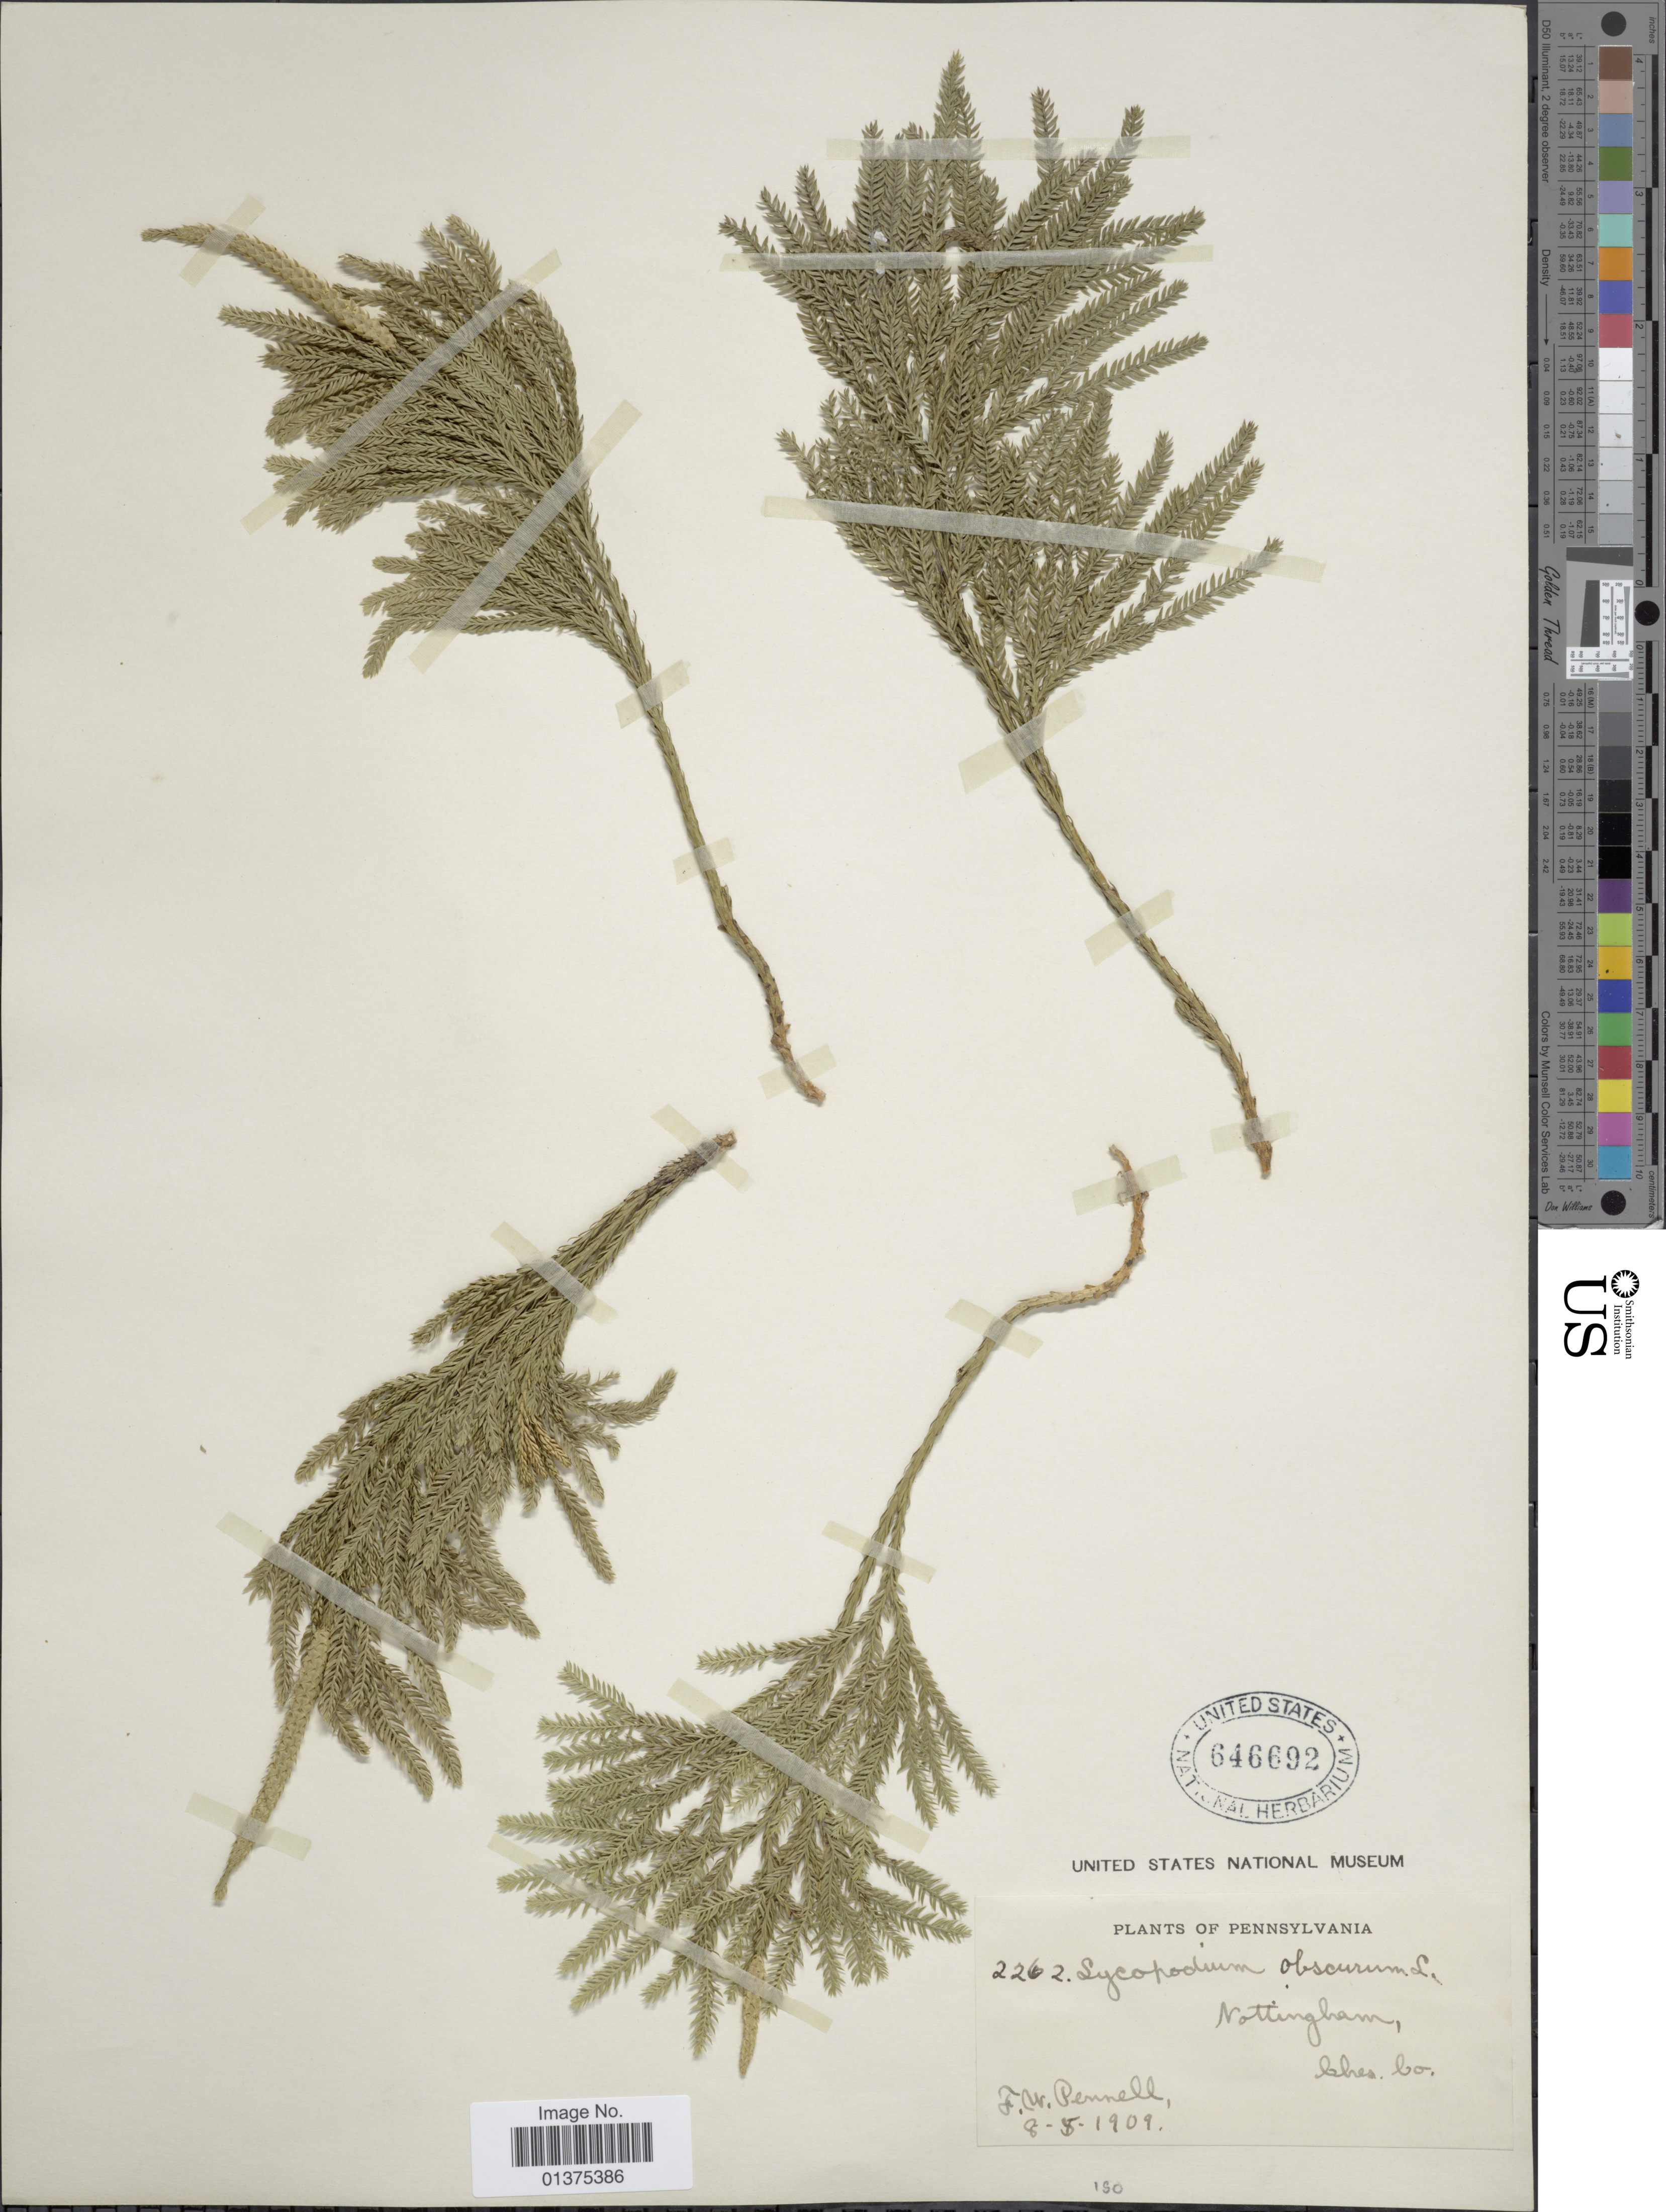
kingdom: Plantae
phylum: Tracheophyta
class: Lycopodiopsida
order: Lycopodiales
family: Lycopodiaceae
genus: Dendrolycopodium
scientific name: Dendrolycopodium hickeyi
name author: (W.H. Wagner et al.) A. Haines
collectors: F. W. Pennell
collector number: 2262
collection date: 1909-05-08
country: United States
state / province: Pennsylvania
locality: Nottingham, Ches. Co.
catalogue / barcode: US 646692